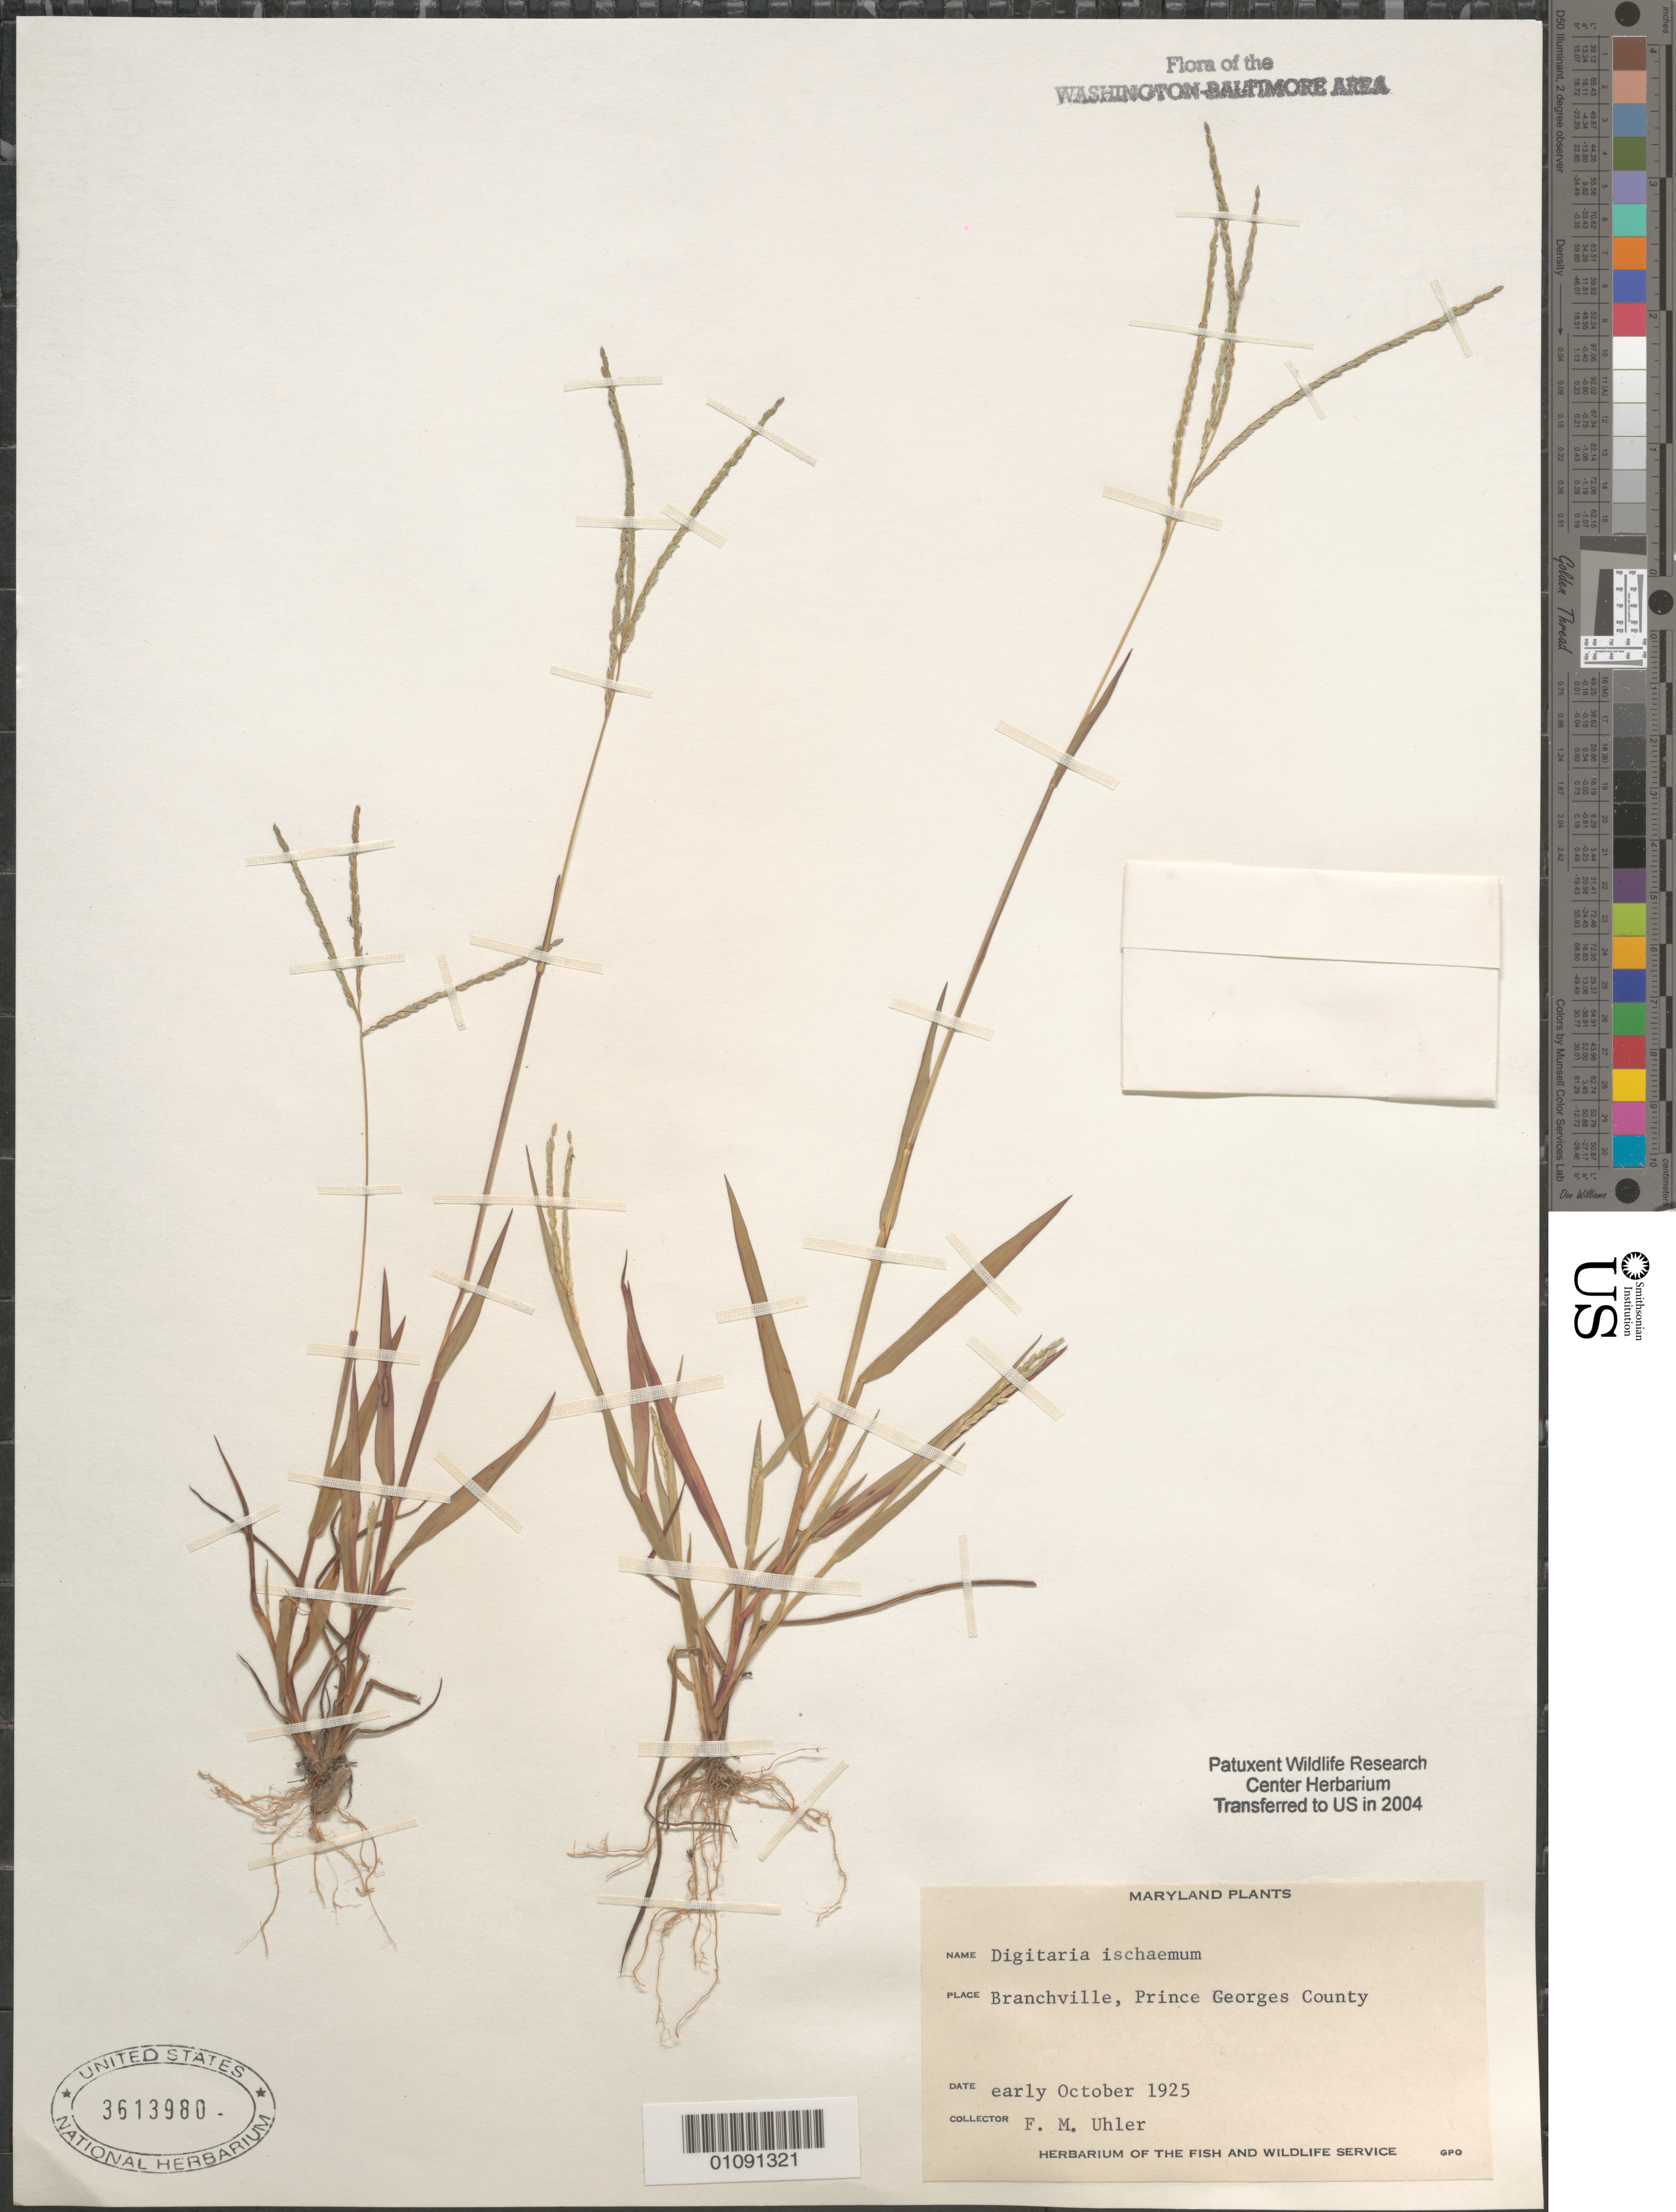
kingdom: Plantae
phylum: Tracheophyta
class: Liliopsida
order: Poales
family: Poaceae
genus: Digitaria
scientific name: Digitaria ischaemum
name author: (Schreber) Schreber ex Muhl.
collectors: F. M. Uhler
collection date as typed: Early Oct 1925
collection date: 1925-10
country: United States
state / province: Maryland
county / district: Prince George's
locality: Branchville.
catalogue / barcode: US 3613980